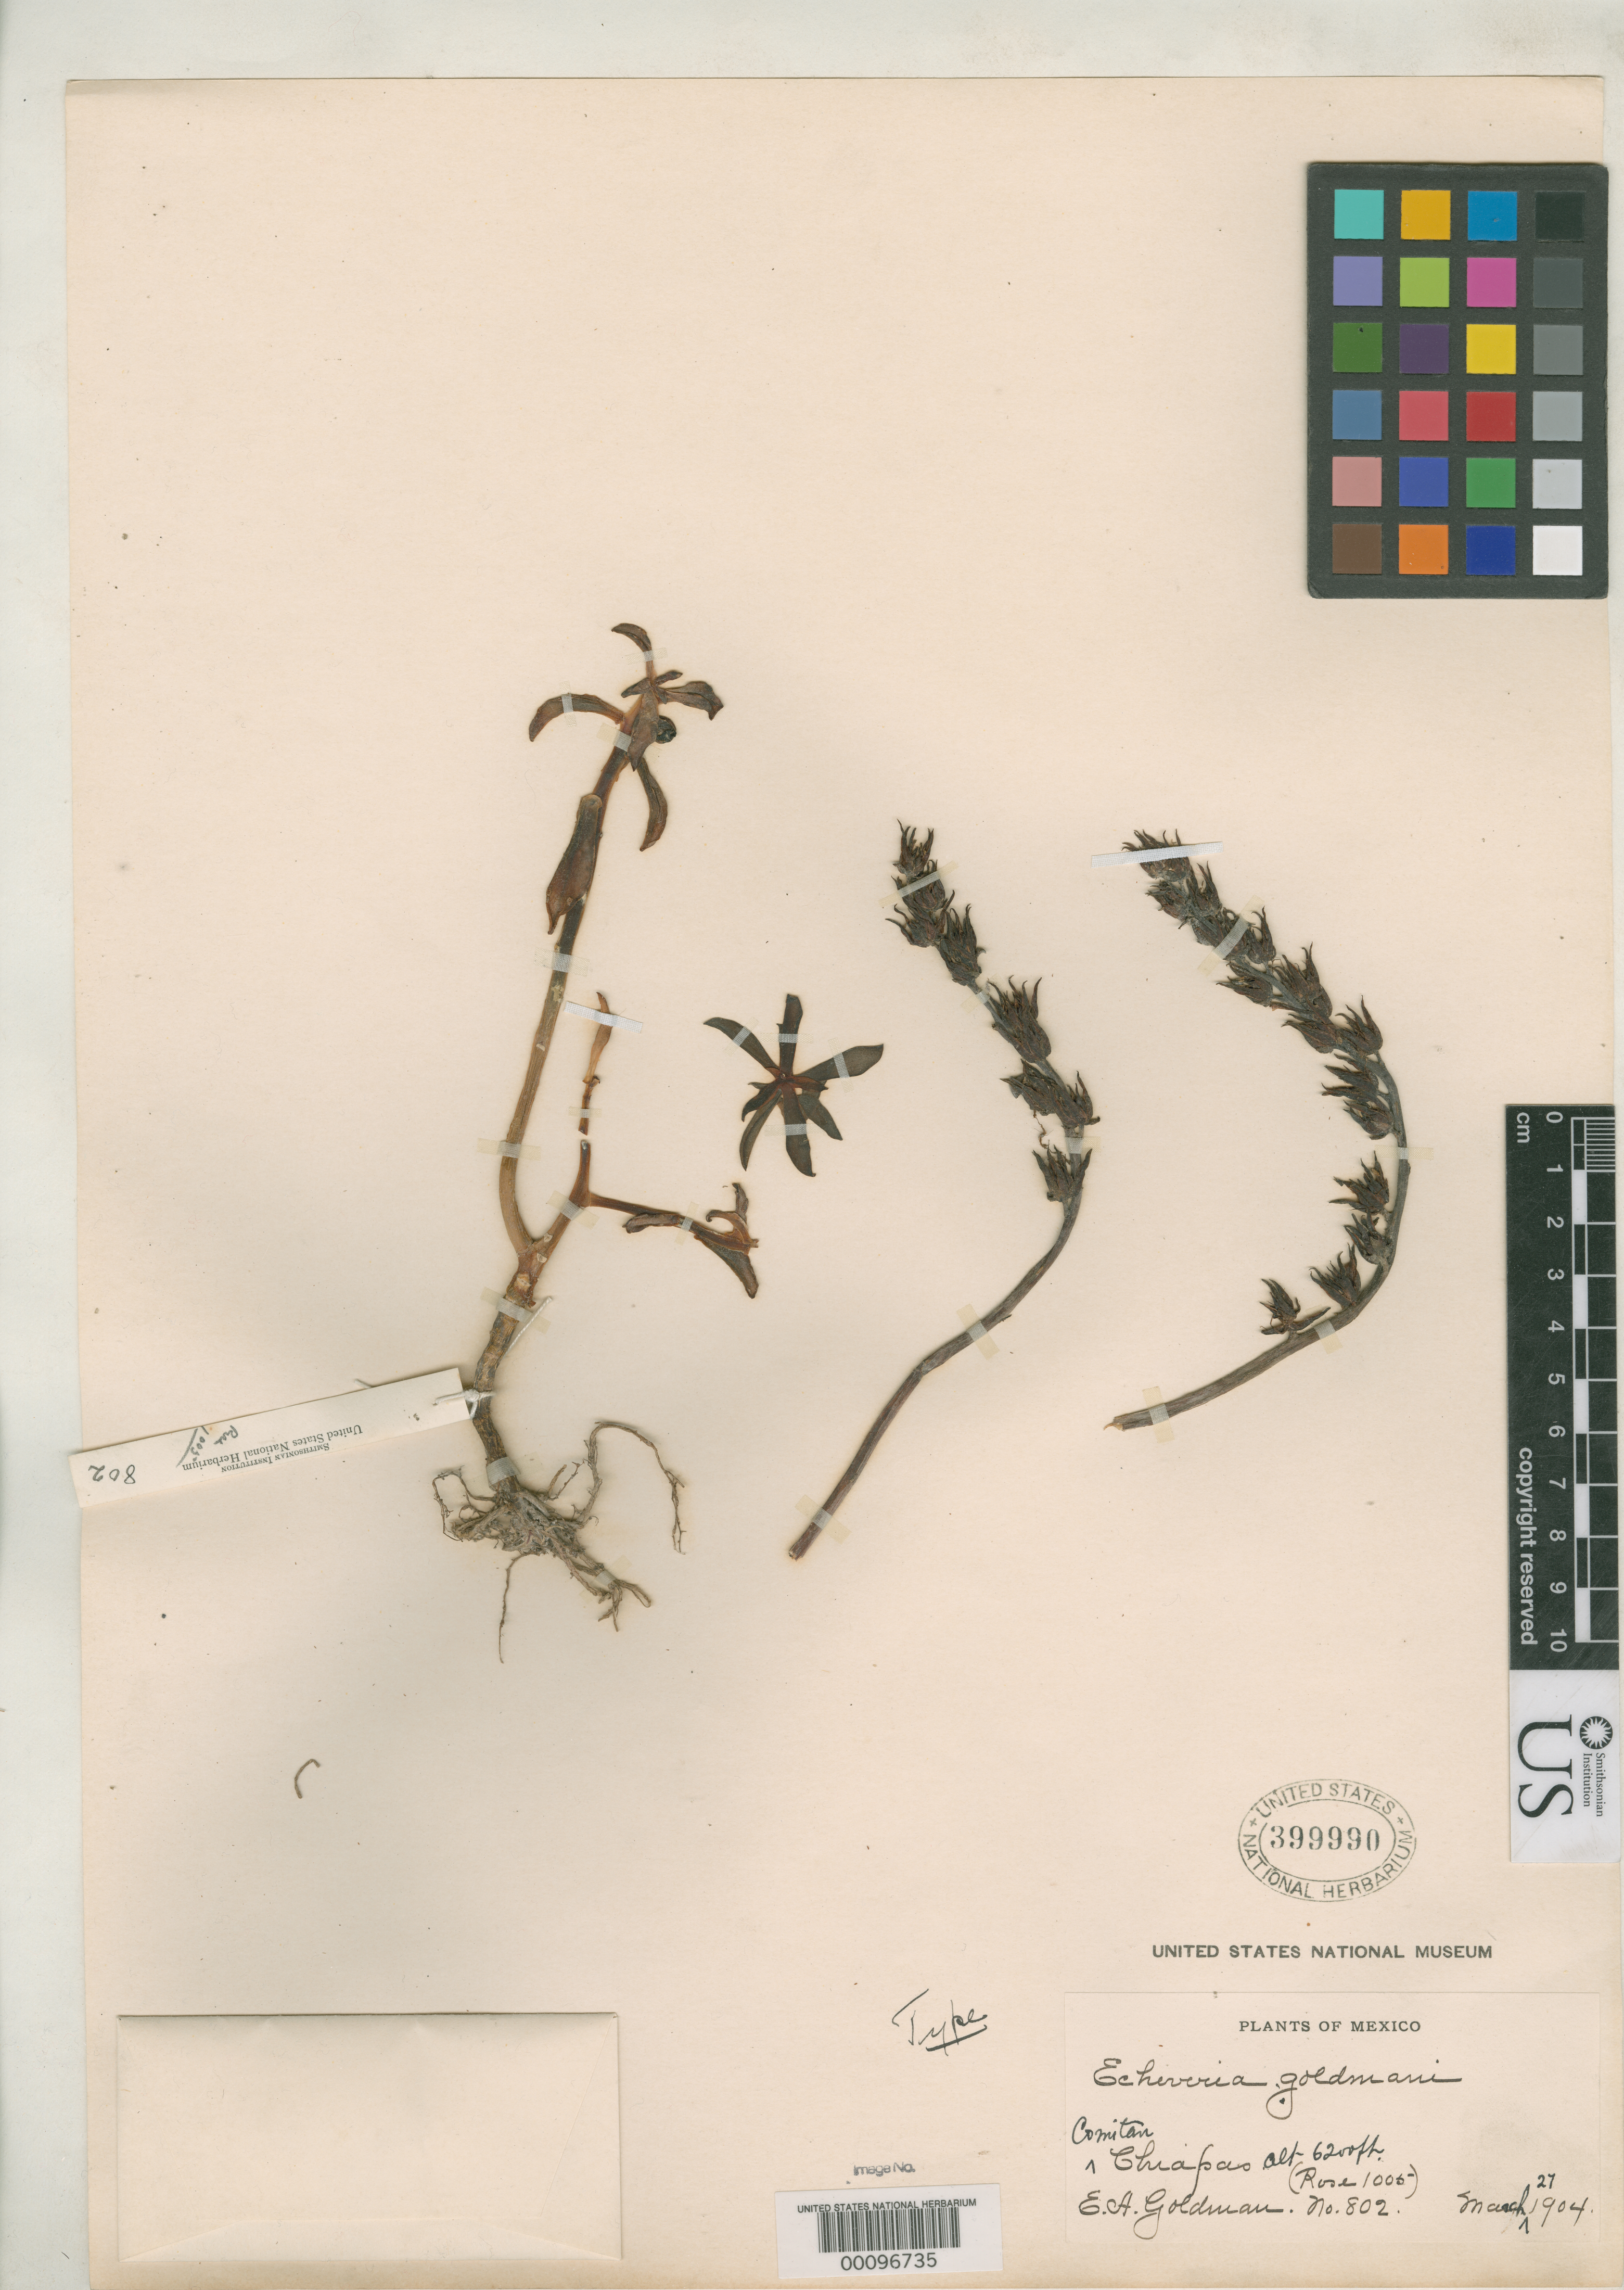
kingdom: Plantae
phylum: Tracheophyta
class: Magnoliopsida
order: Saxifragales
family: Crassulaceae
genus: Echeveria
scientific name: Echeveria goldmanii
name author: Rose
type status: Holotype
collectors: E. A. Goldman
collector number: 802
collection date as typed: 27 Mar 1904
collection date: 1904-03-27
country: Mexico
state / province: Chiapas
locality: Comitan.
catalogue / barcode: US 399990